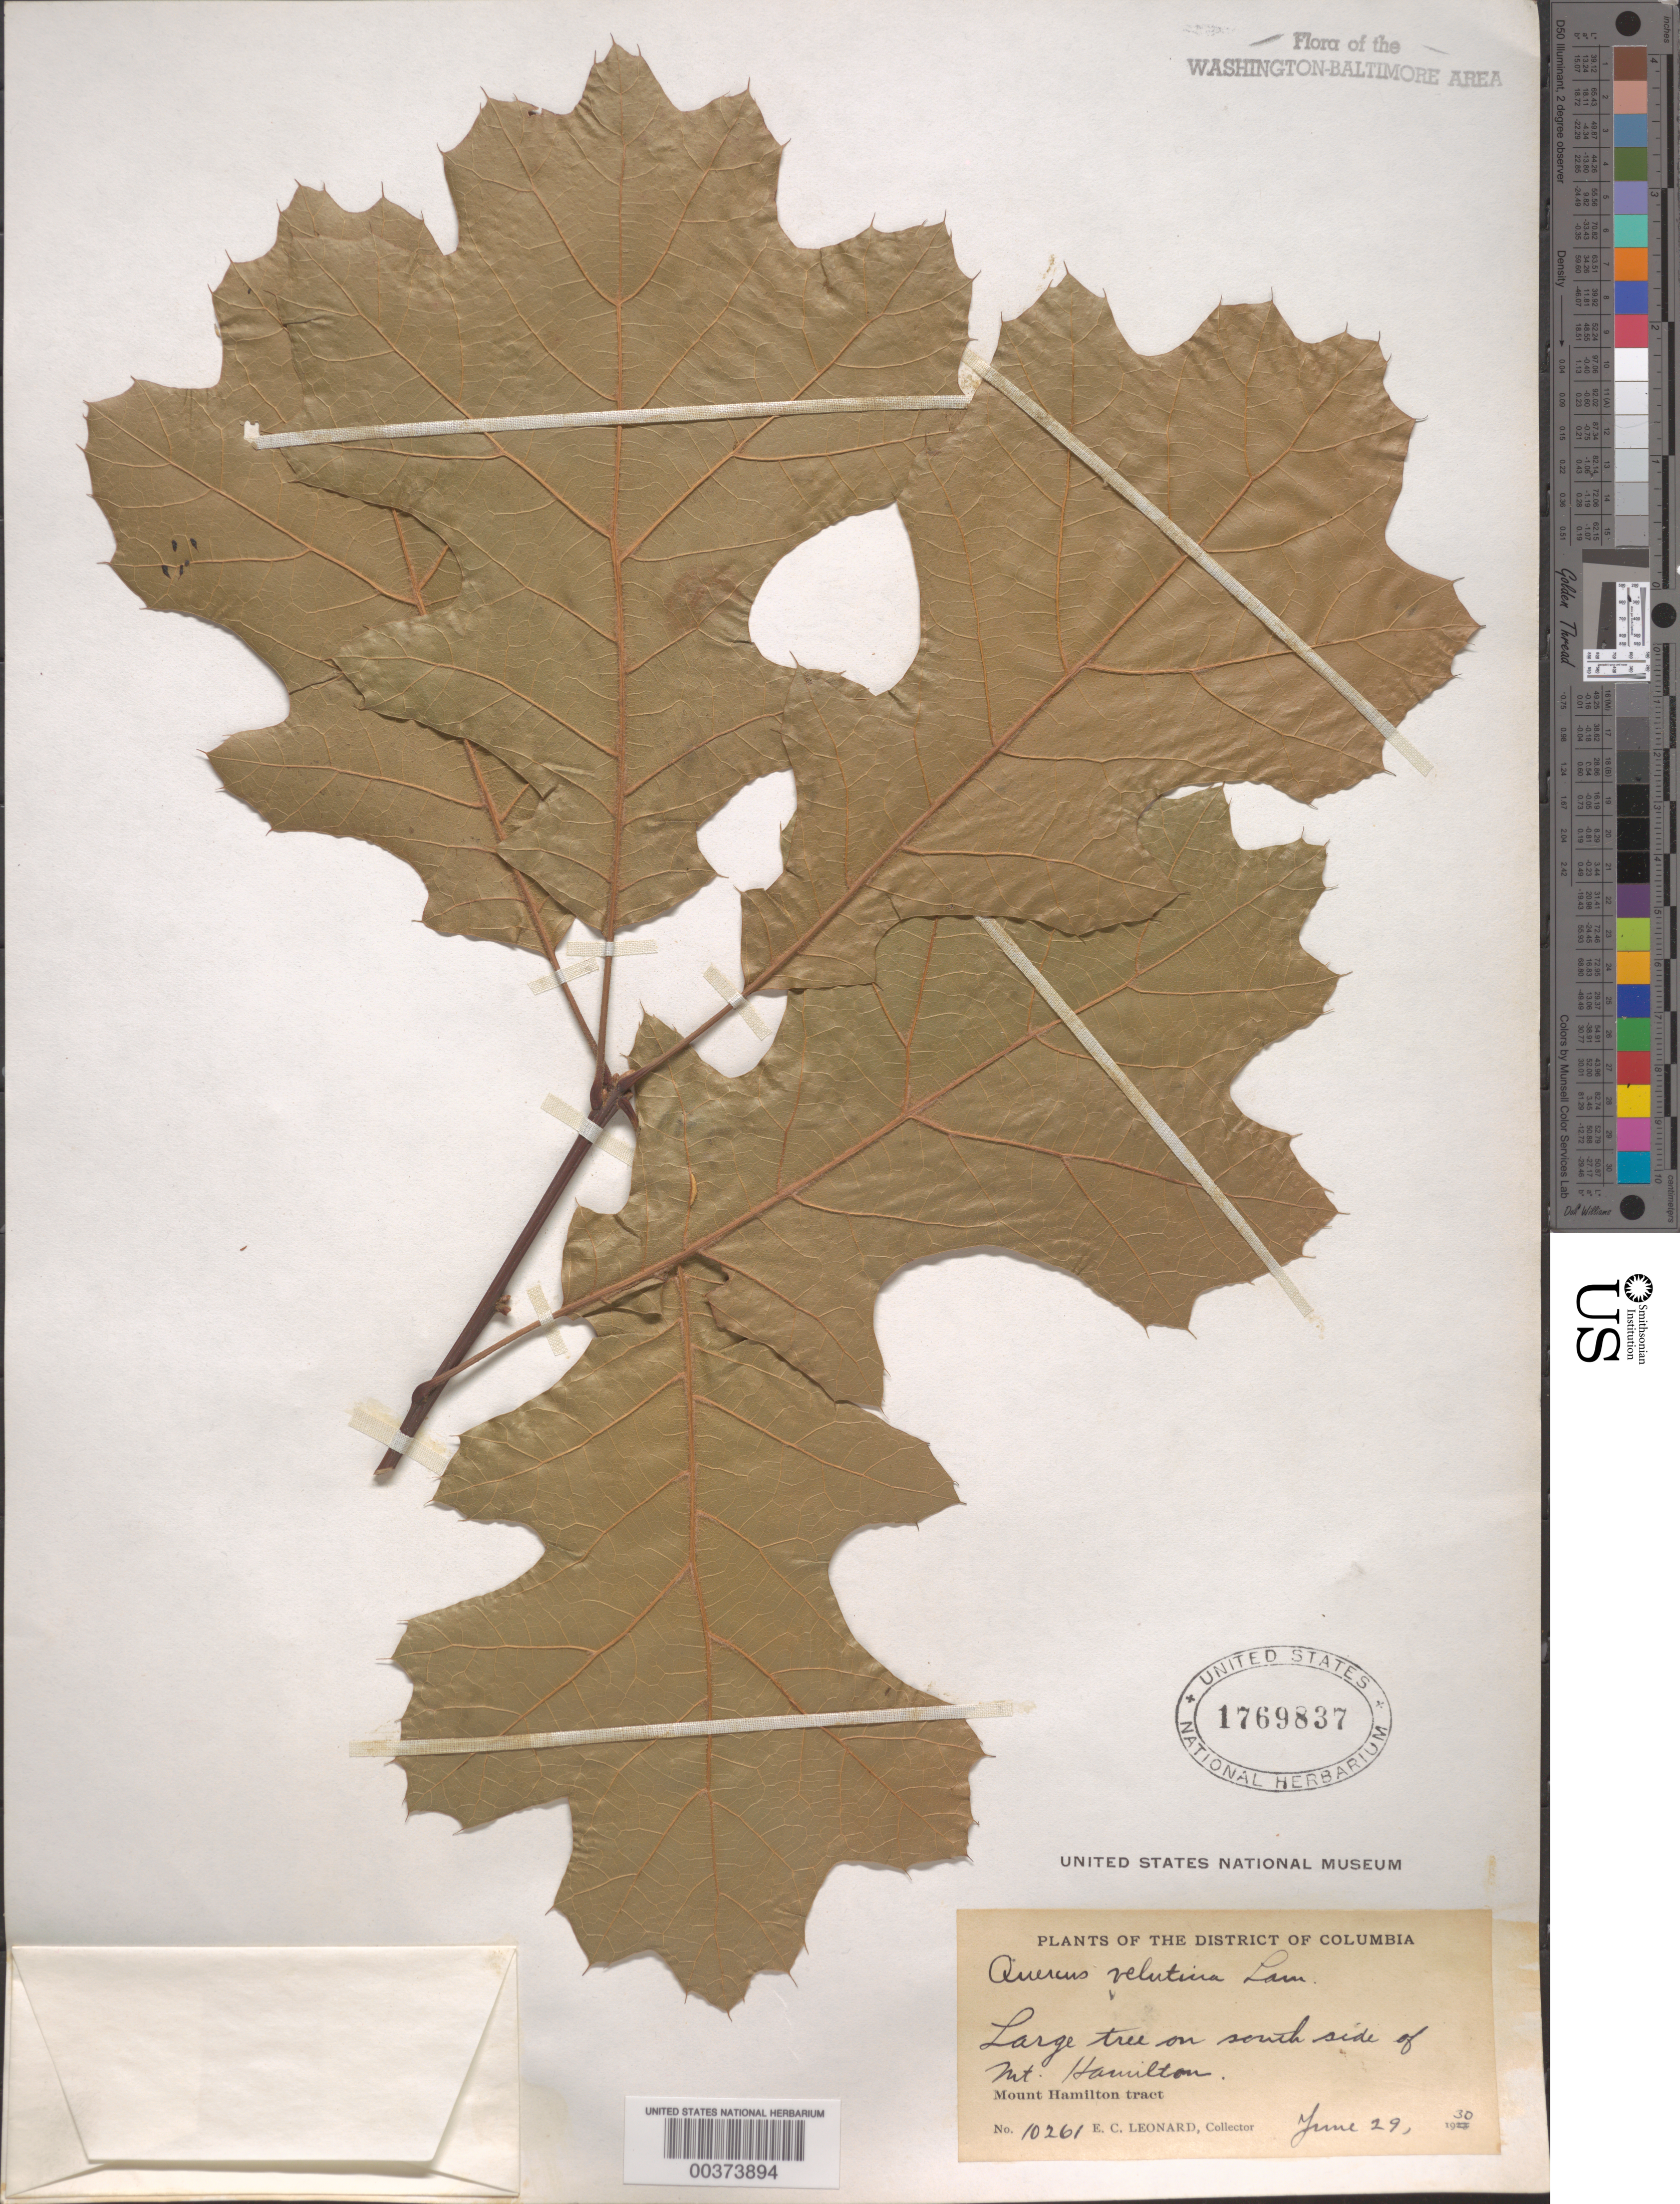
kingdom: Plantae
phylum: Tracheophyta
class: Magnoliopsida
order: Fagales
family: Fagaceae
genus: Quercus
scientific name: Quercus velutina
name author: Lam.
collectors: E. C. Leonard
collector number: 10261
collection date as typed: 29 Jun 1930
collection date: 1930-06-29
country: United States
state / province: District of Columbia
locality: Mount Hamilton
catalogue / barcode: US 1769837